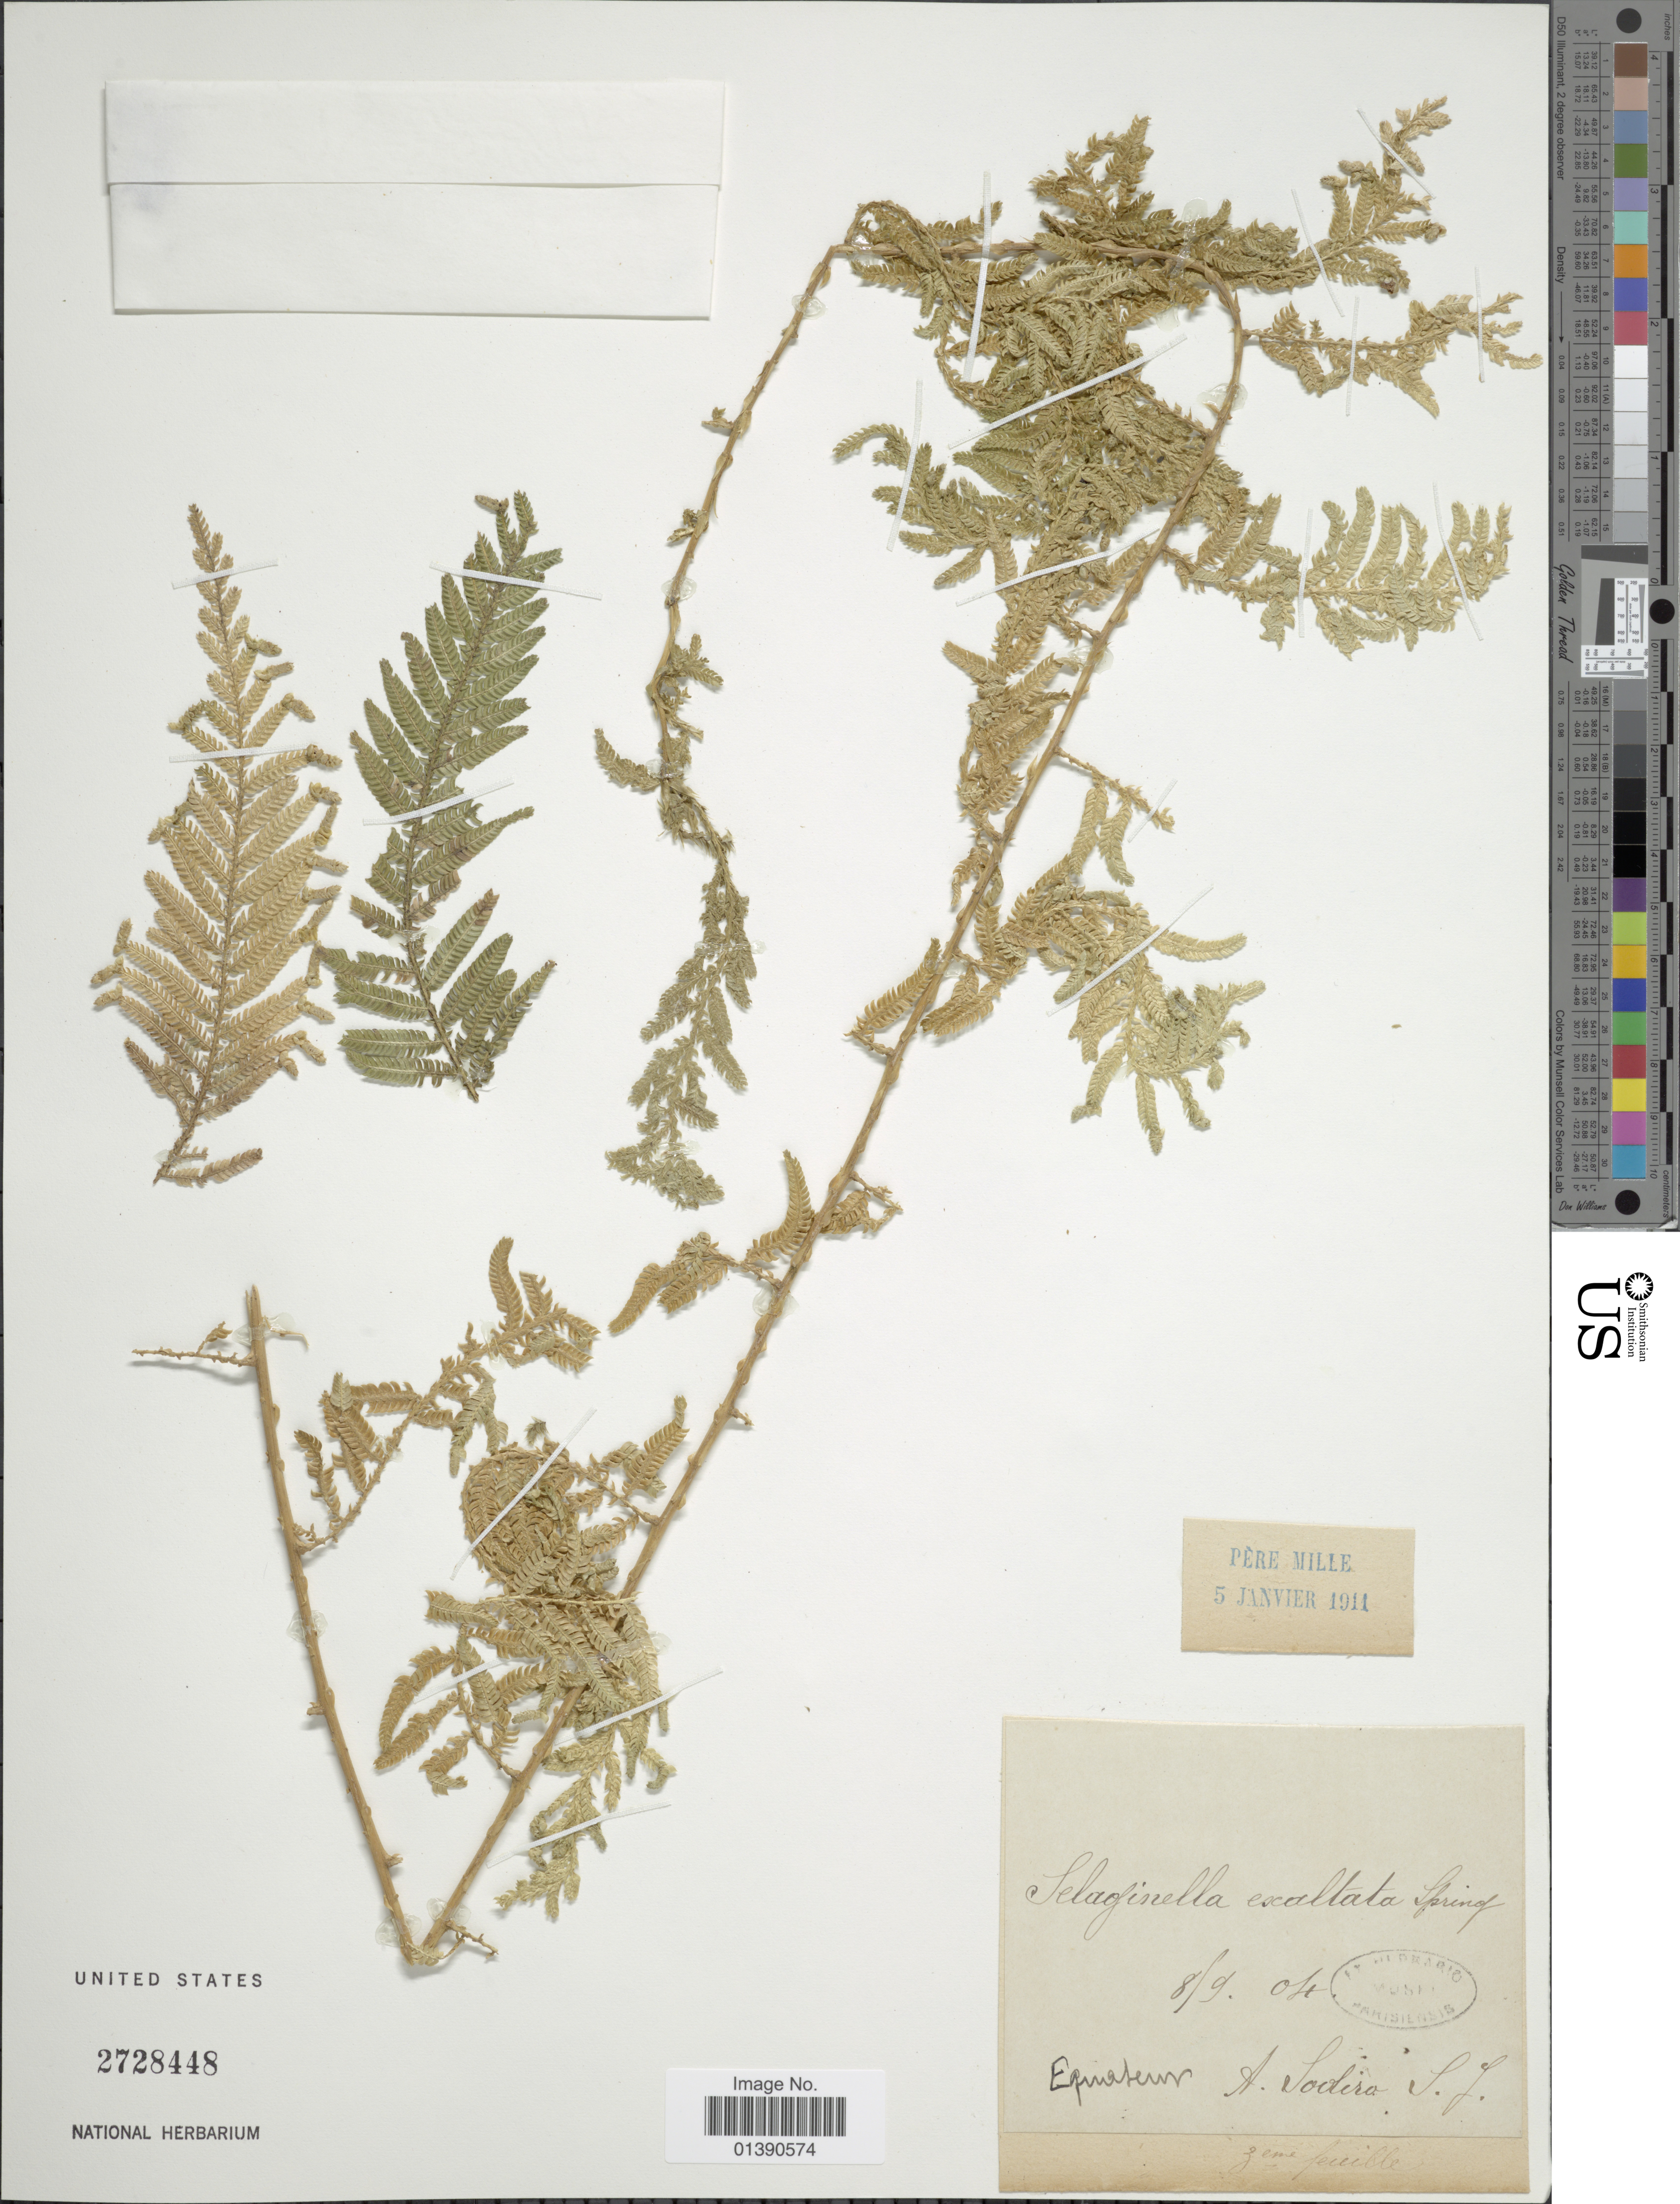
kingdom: Plantae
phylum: Tracheophyta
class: Lycopodiopsida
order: Selaginellales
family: Selaginellaceae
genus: Selaginella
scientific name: Selaginella exaltata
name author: (Kunze) Spring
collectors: A. Sodiro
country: Ecuador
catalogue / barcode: US 2728448